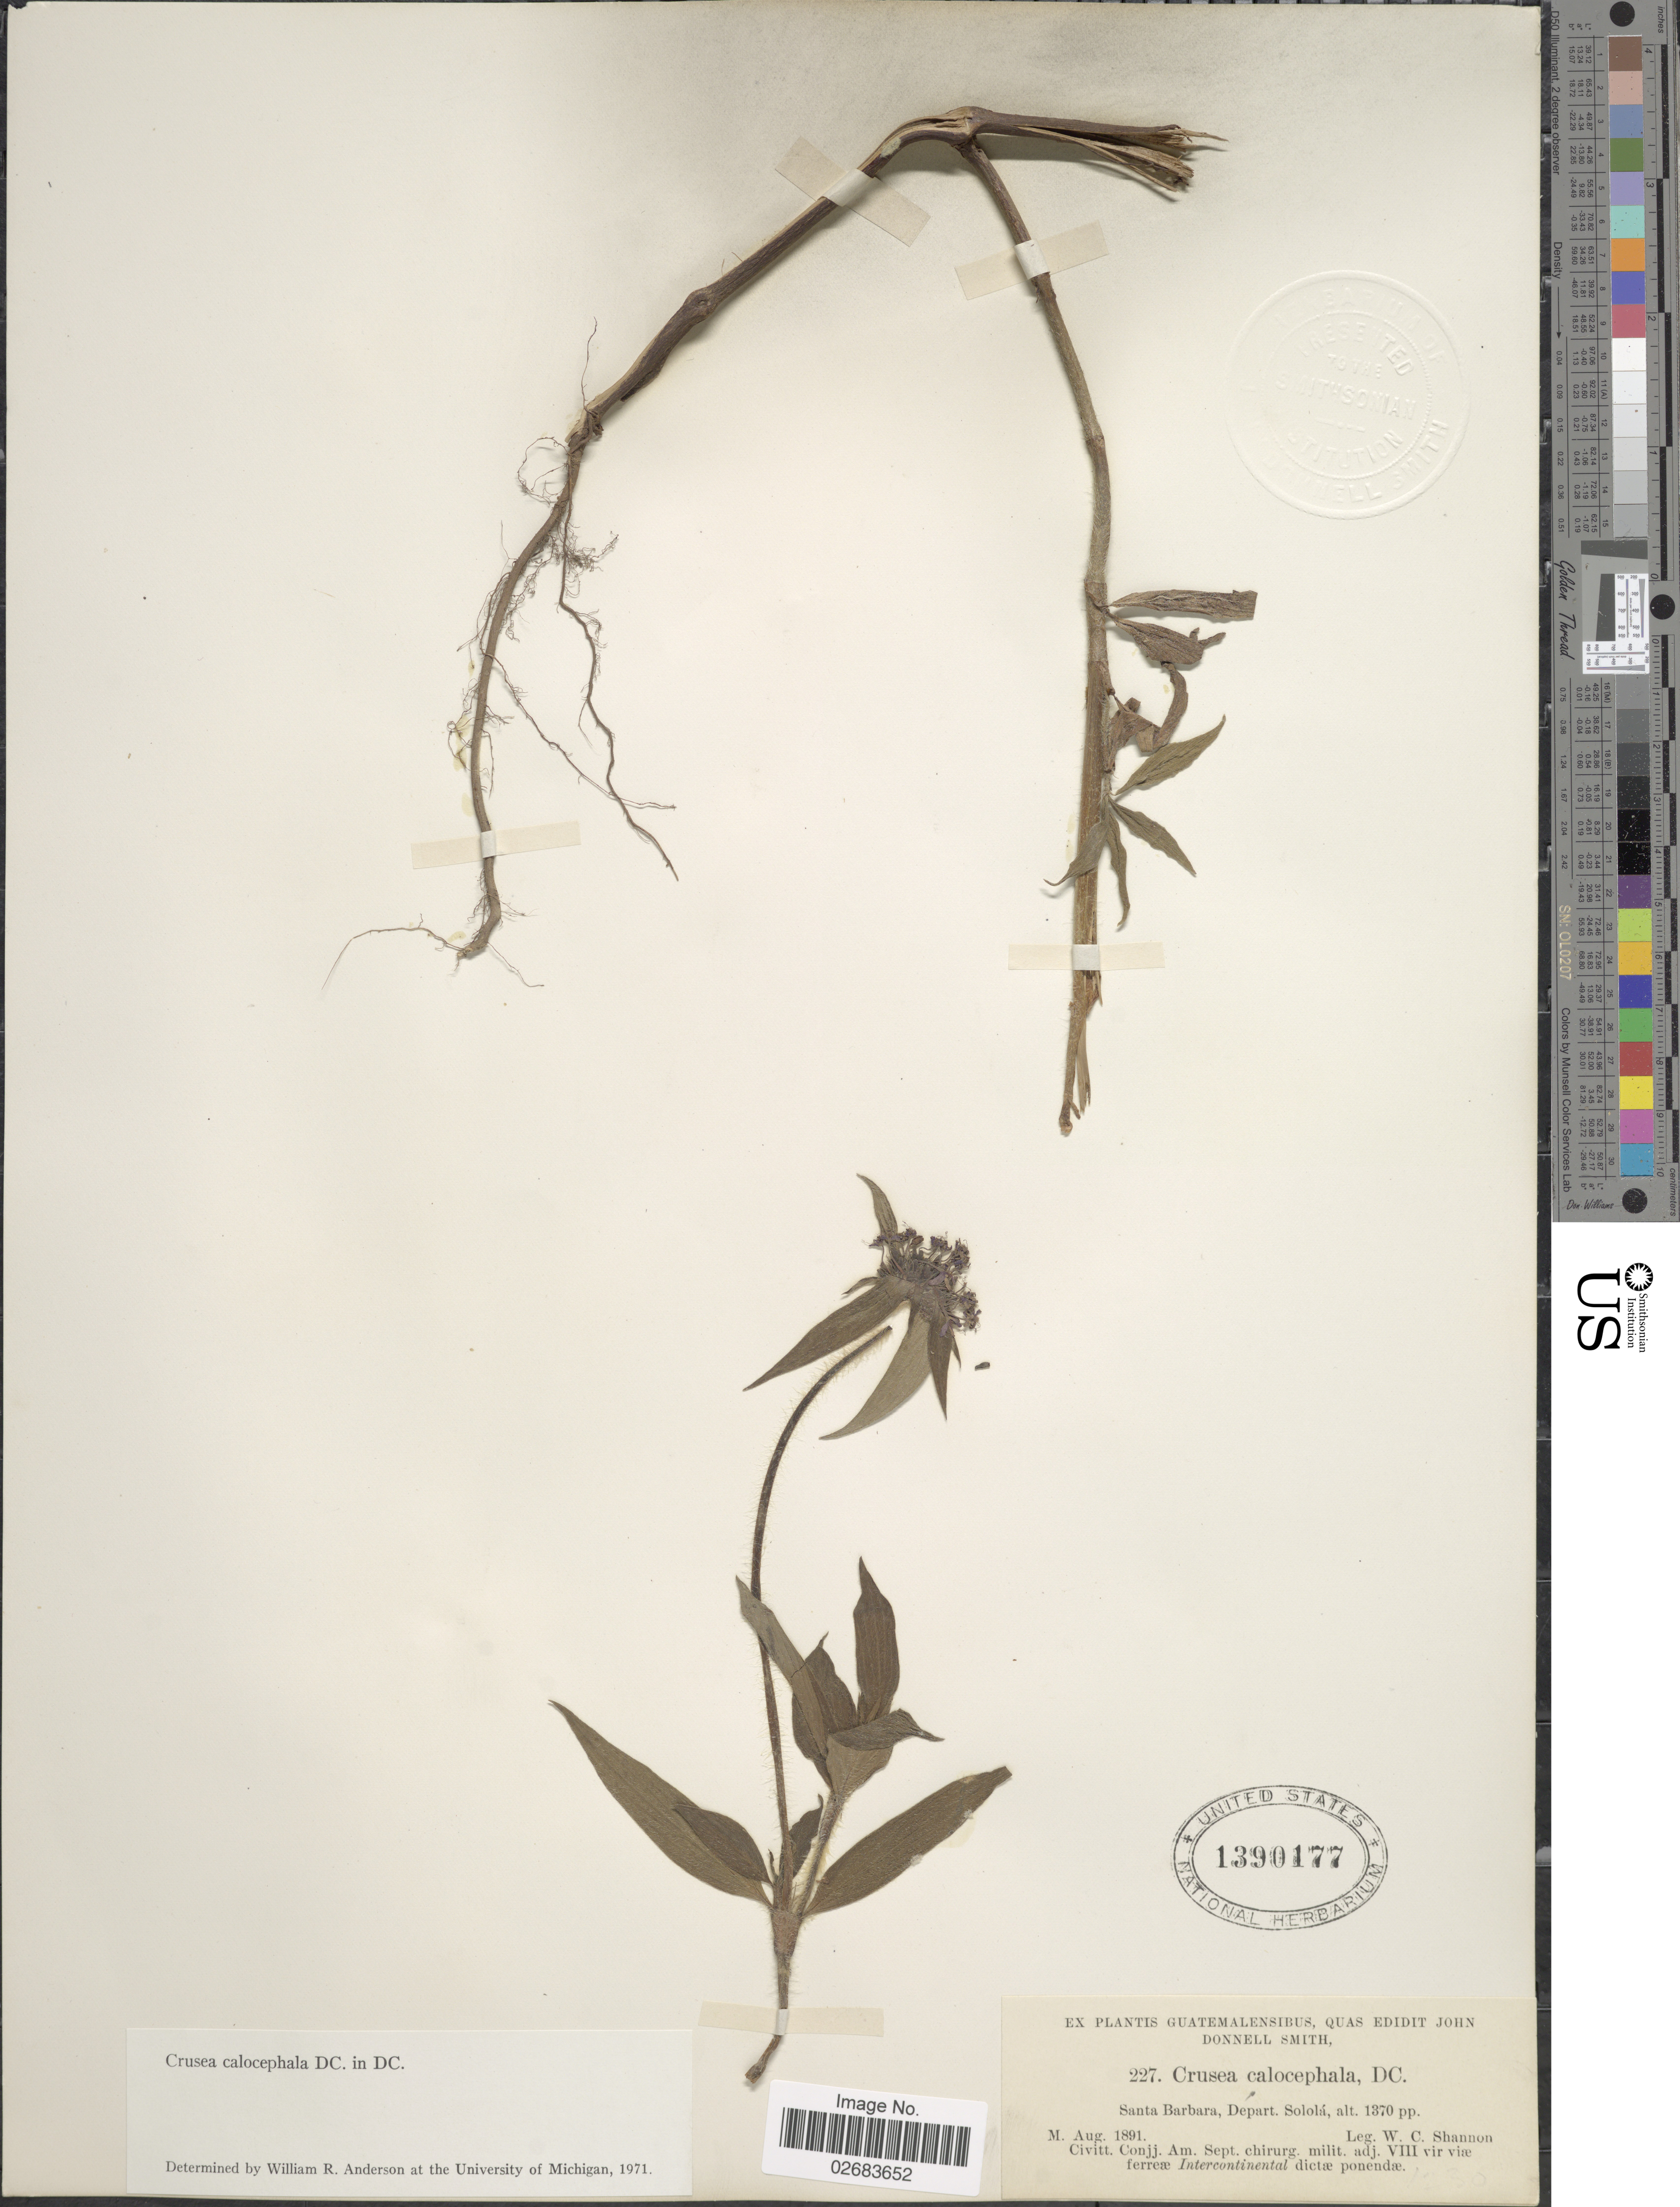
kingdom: Plantae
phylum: Tracheophyta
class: Magnoliopsida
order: Gentianales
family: Rubiaceae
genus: Crusea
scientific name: Crusea calocephala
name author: DC.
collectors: W. C. Shannon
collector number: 227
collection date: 1891-08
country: Guatemala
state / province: Sololá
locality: Santa Barbara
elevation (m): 418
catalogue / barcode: US 1390177